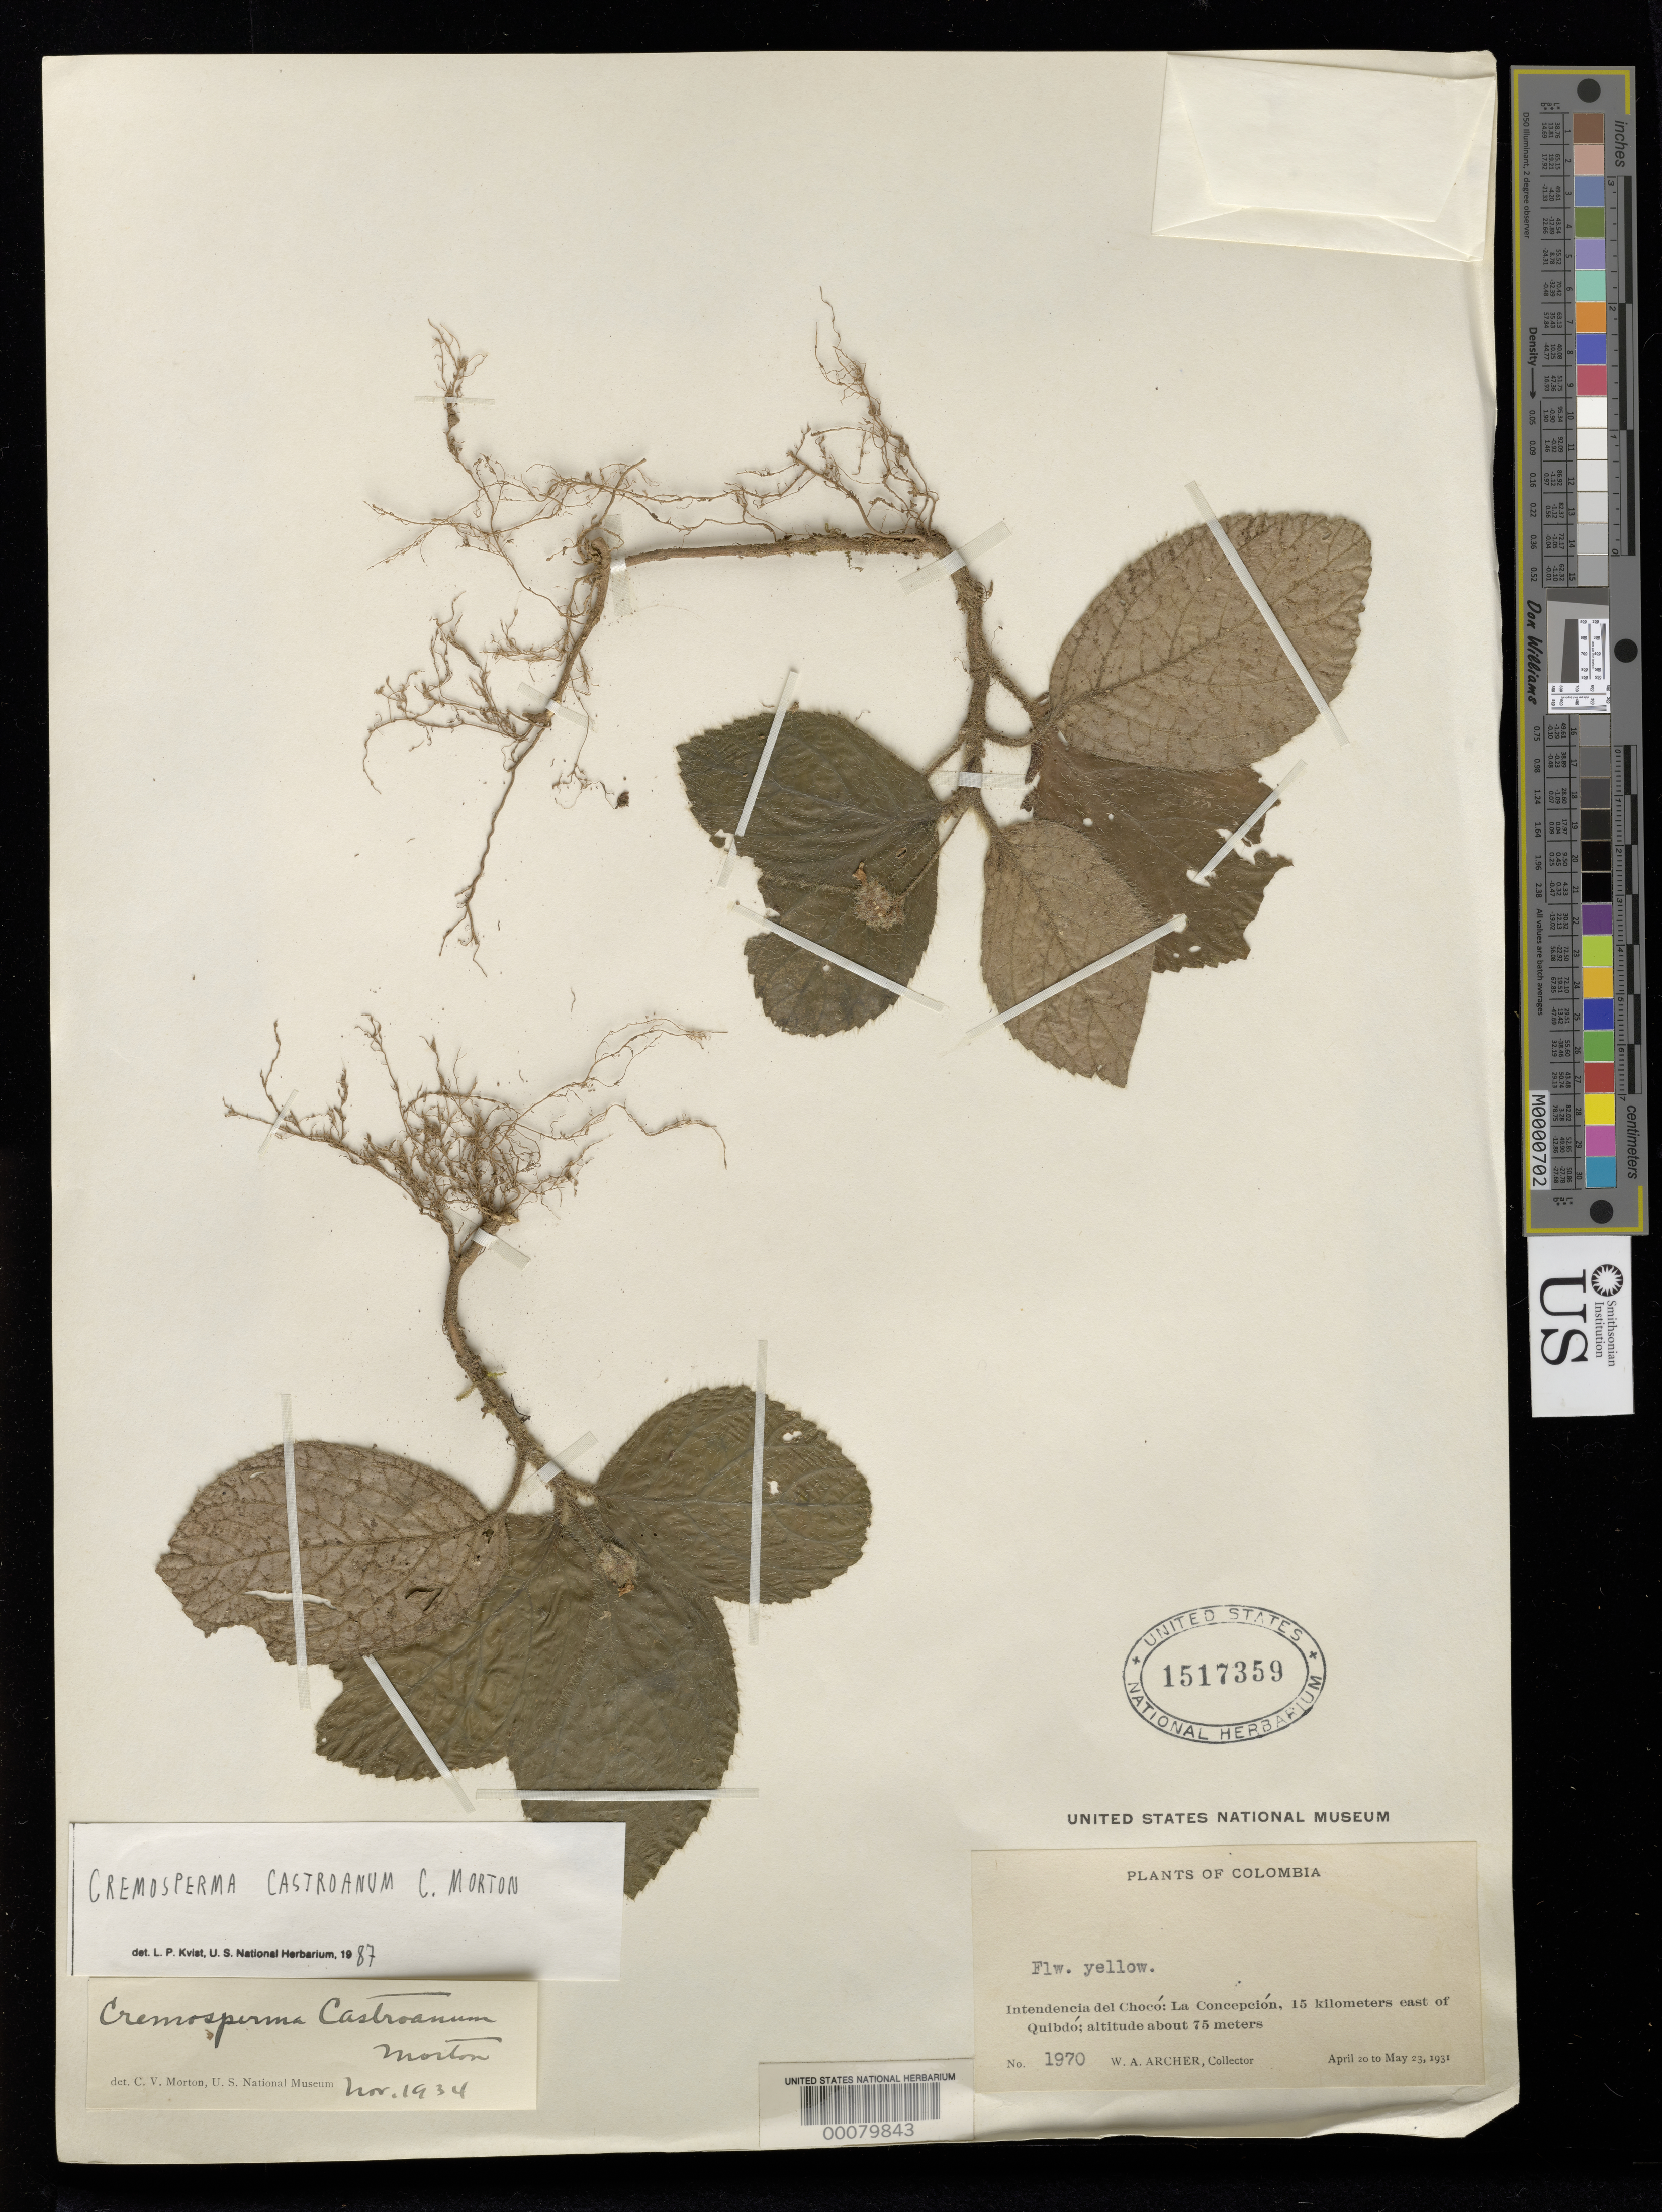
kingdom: Plantae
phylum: Tracheophyta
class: Magnoliopsida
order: Lamiales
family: Gesneriaceae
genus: Cremosperma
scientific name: Cremosperma castroanum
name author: C.V. Morton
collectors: A. W. Archer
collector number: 1970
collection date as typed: Apr-May 1931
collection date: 1931-04/1931-05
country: Colombia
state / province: Chocó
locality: La Concepción, 15 km E of Quibdó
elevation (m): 75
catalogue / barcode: US 1517359